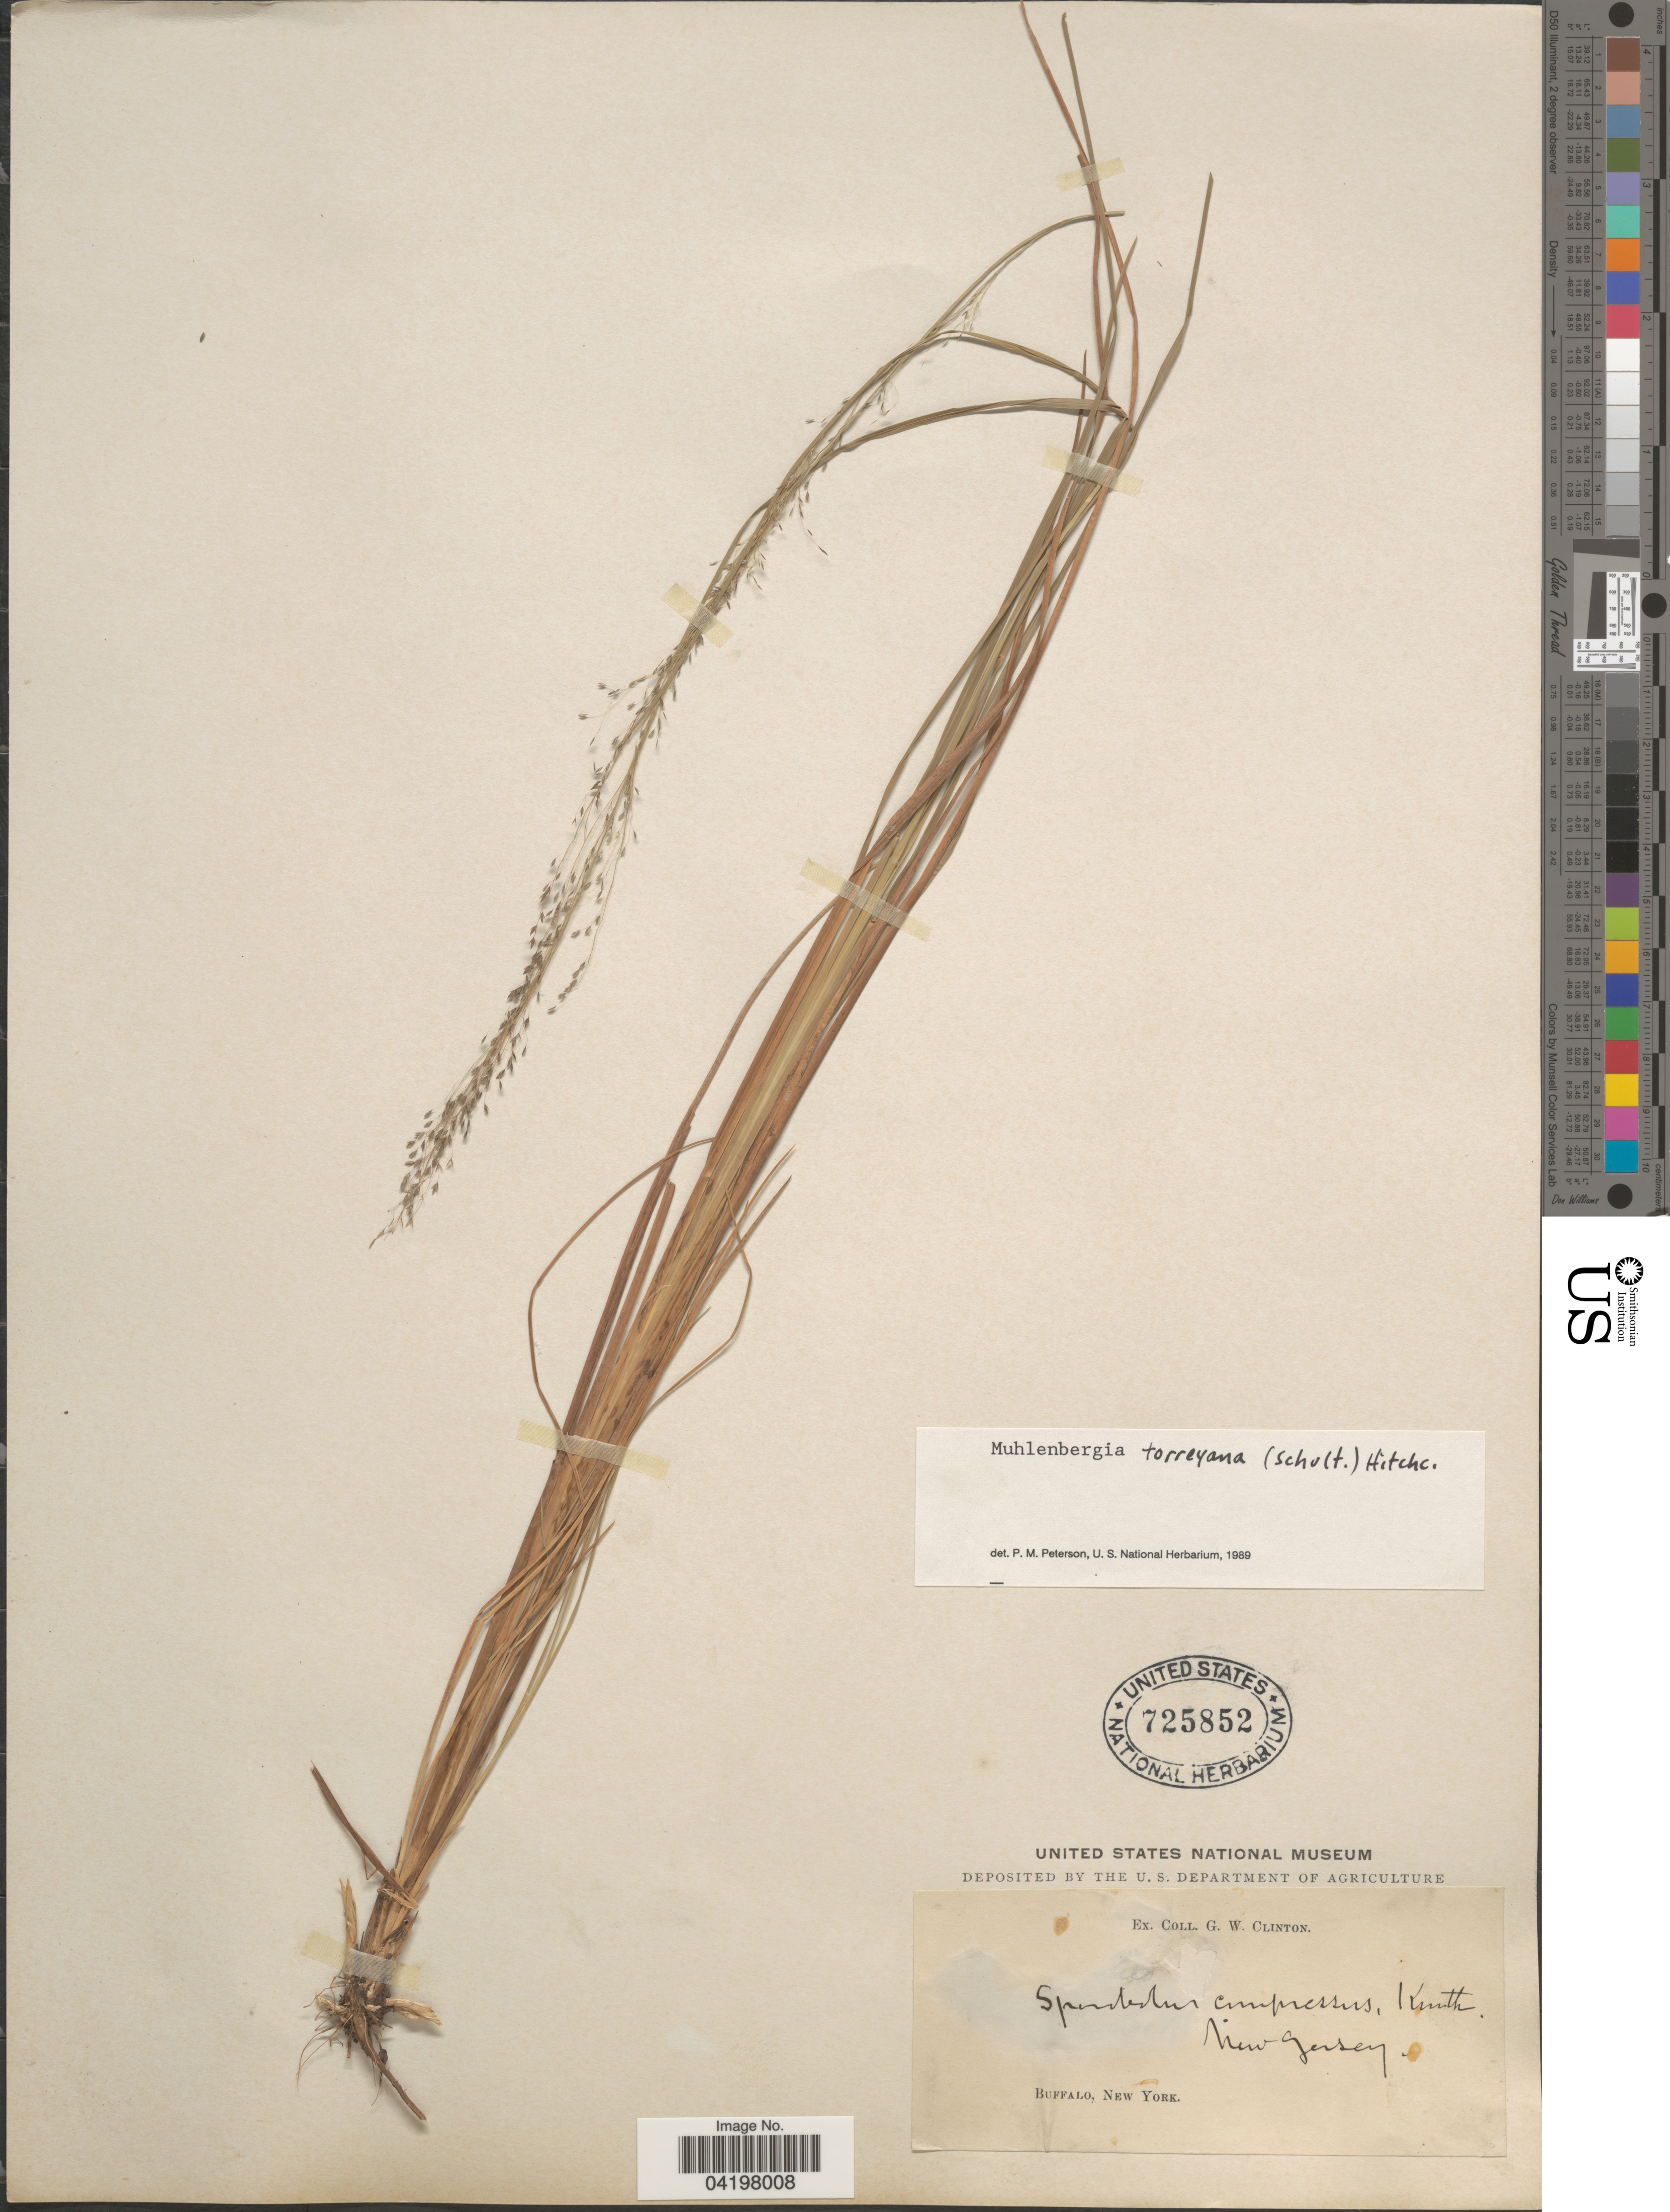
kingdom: Plantae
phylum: Tracheophyta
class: Liliopsida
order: Poales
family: Poaceae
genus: Muhlenbergia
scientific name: Muhlenbergia torreyana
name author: (Schult.) Hitchc.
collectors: G. W. Clinton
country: United States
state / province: New Jersey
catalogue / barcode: US 725852